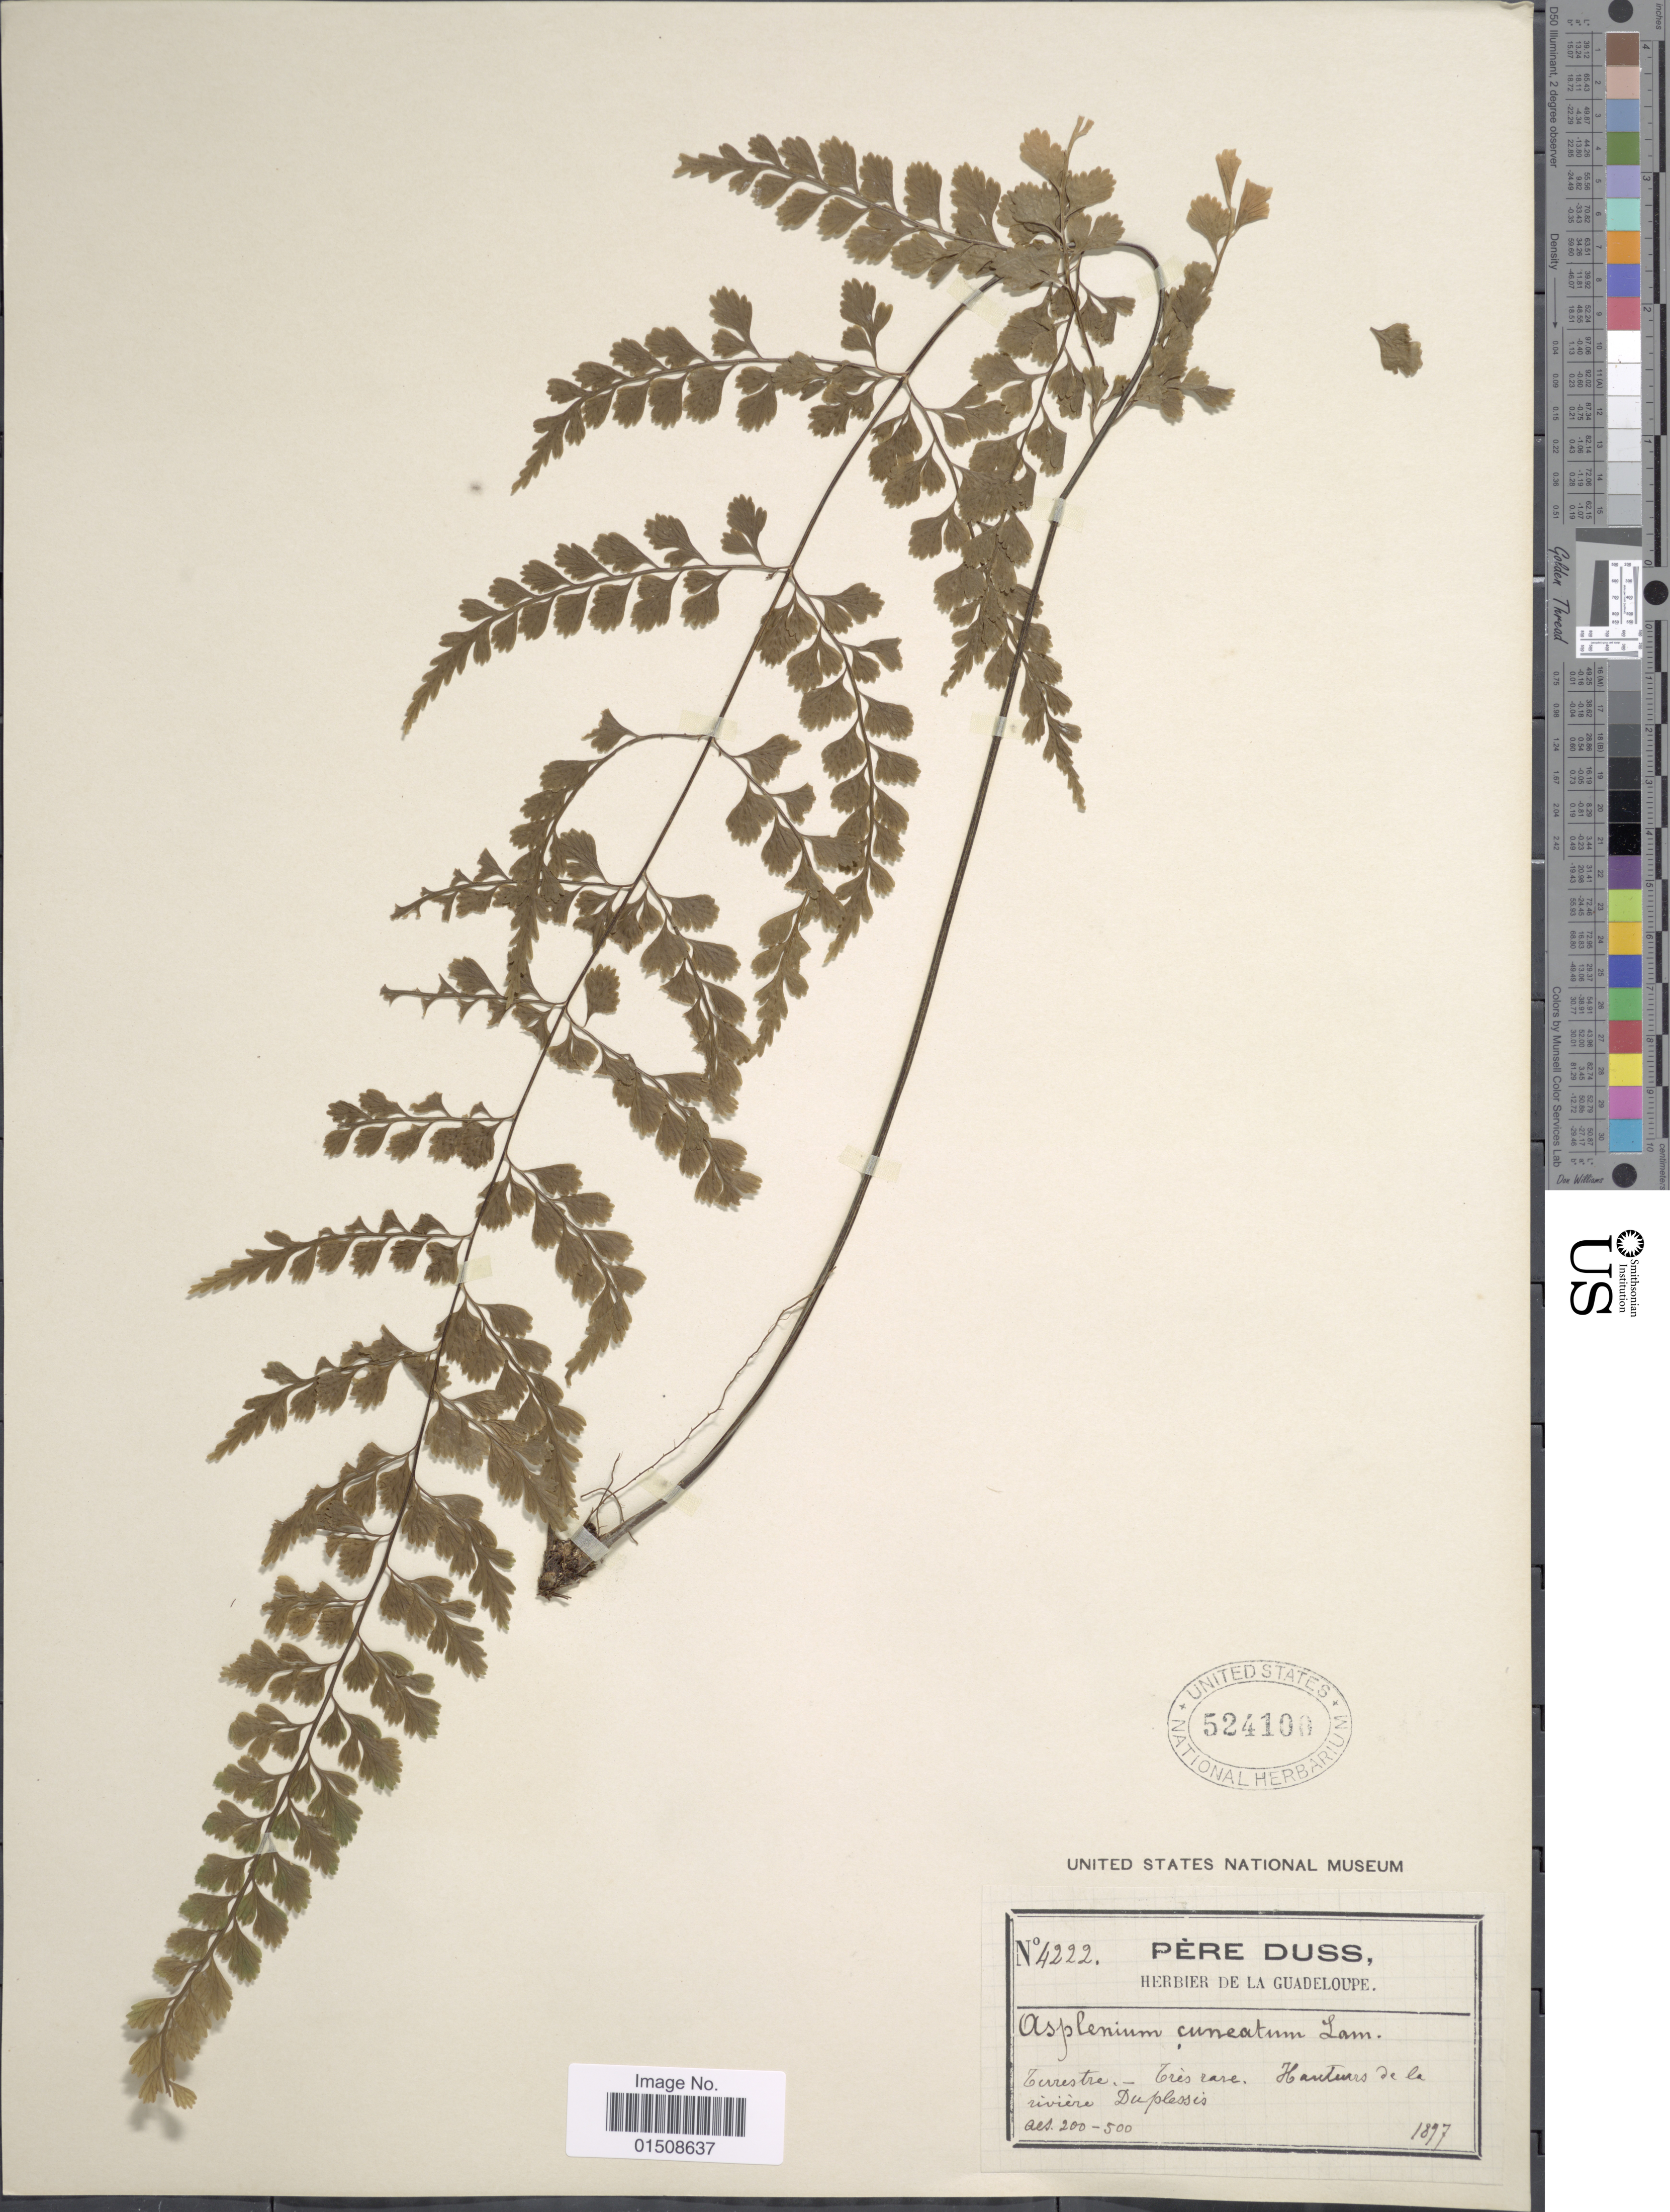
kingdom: Plantae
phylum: Tracheophyta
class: Polypodiopsida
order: Polypodiales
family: Aspleniaceae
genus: Asplenium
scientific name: Asplenium cuneatum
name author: Lam.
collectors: Père Duss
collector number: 4222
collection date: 1897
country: Guadeloupe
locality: Terrestre - Tres rare, Rivière Duplessis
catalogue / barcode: US 524100